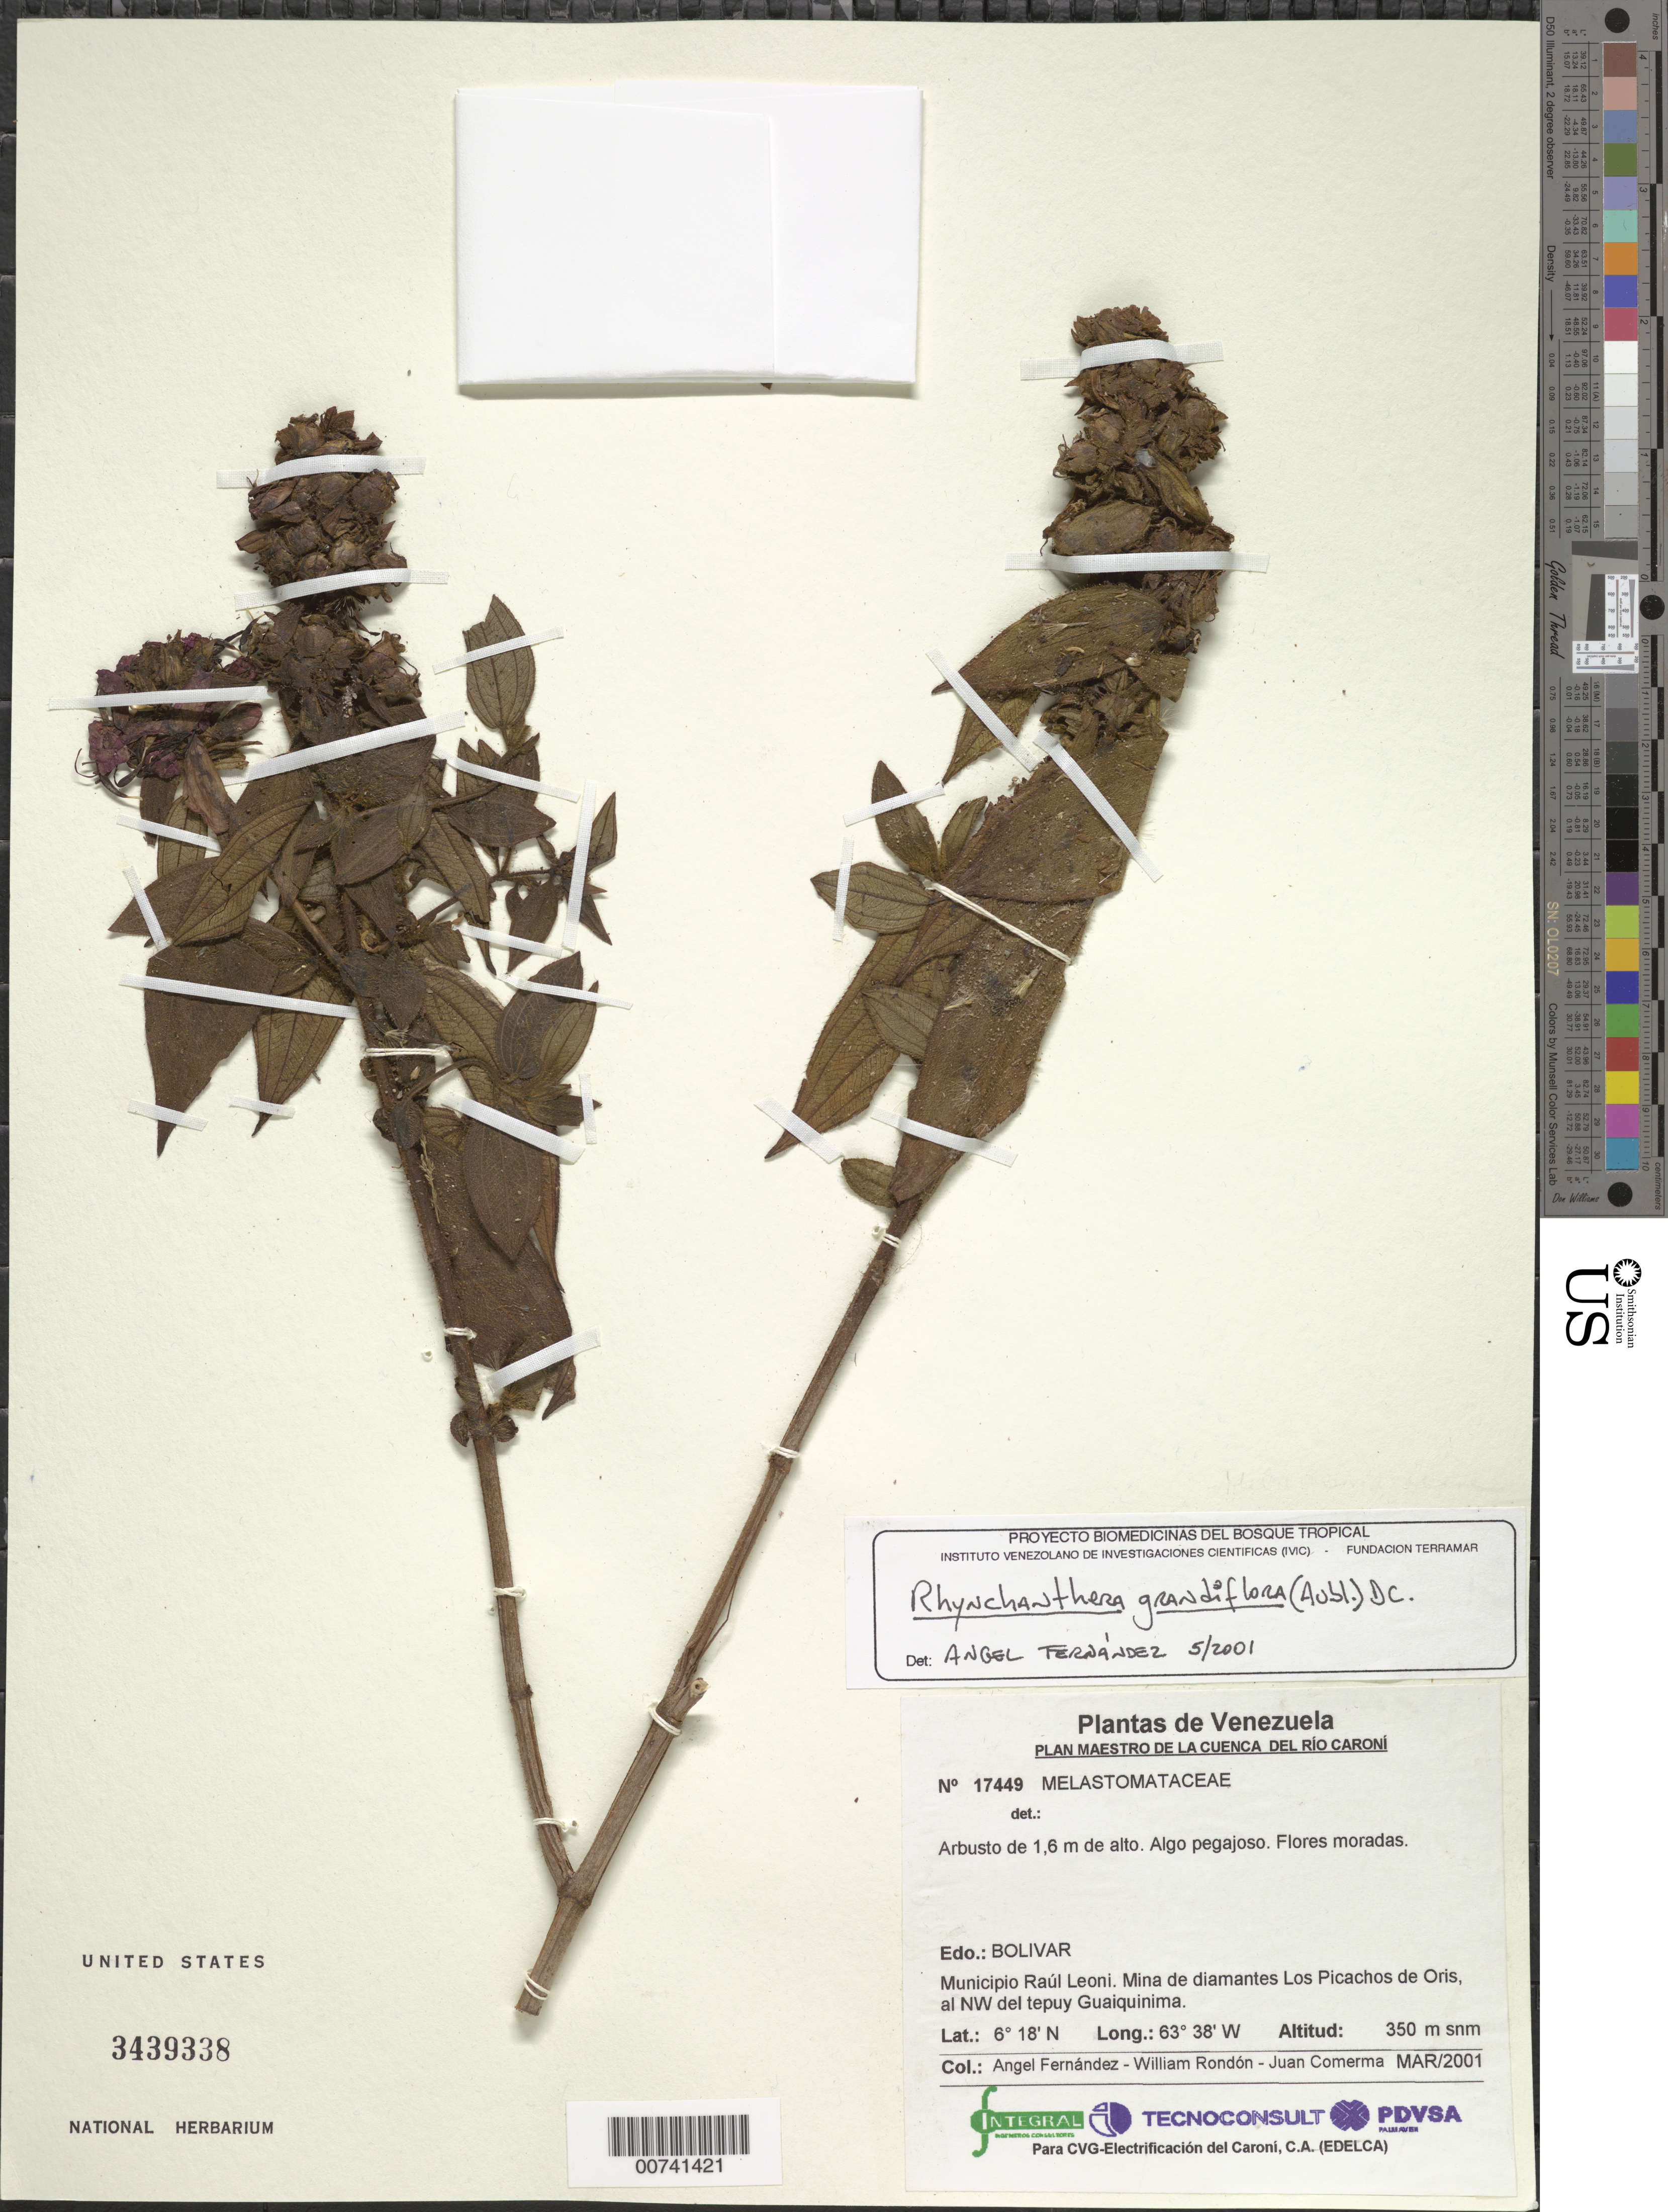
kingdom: Plantae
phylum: Tracheophyta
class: Magnoliopsida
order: Myrtales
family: Melastomataceae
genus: Rhynchanthera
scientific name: Rhynchanthera grandiflora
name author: (Aubl.) DC.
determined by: Fernández, A.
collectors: A. Fernández, N. Rondón & J. Comerma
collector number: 17449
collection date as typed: Mar-01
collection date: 2001-03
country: Venezuela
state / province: Bolívar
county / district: Angostura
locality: Mun. Raúl Leoni [=Angostura], Los Picachos de Oris, NE del tepuy Guaiquinima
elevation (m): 350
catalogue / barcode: US 3439338